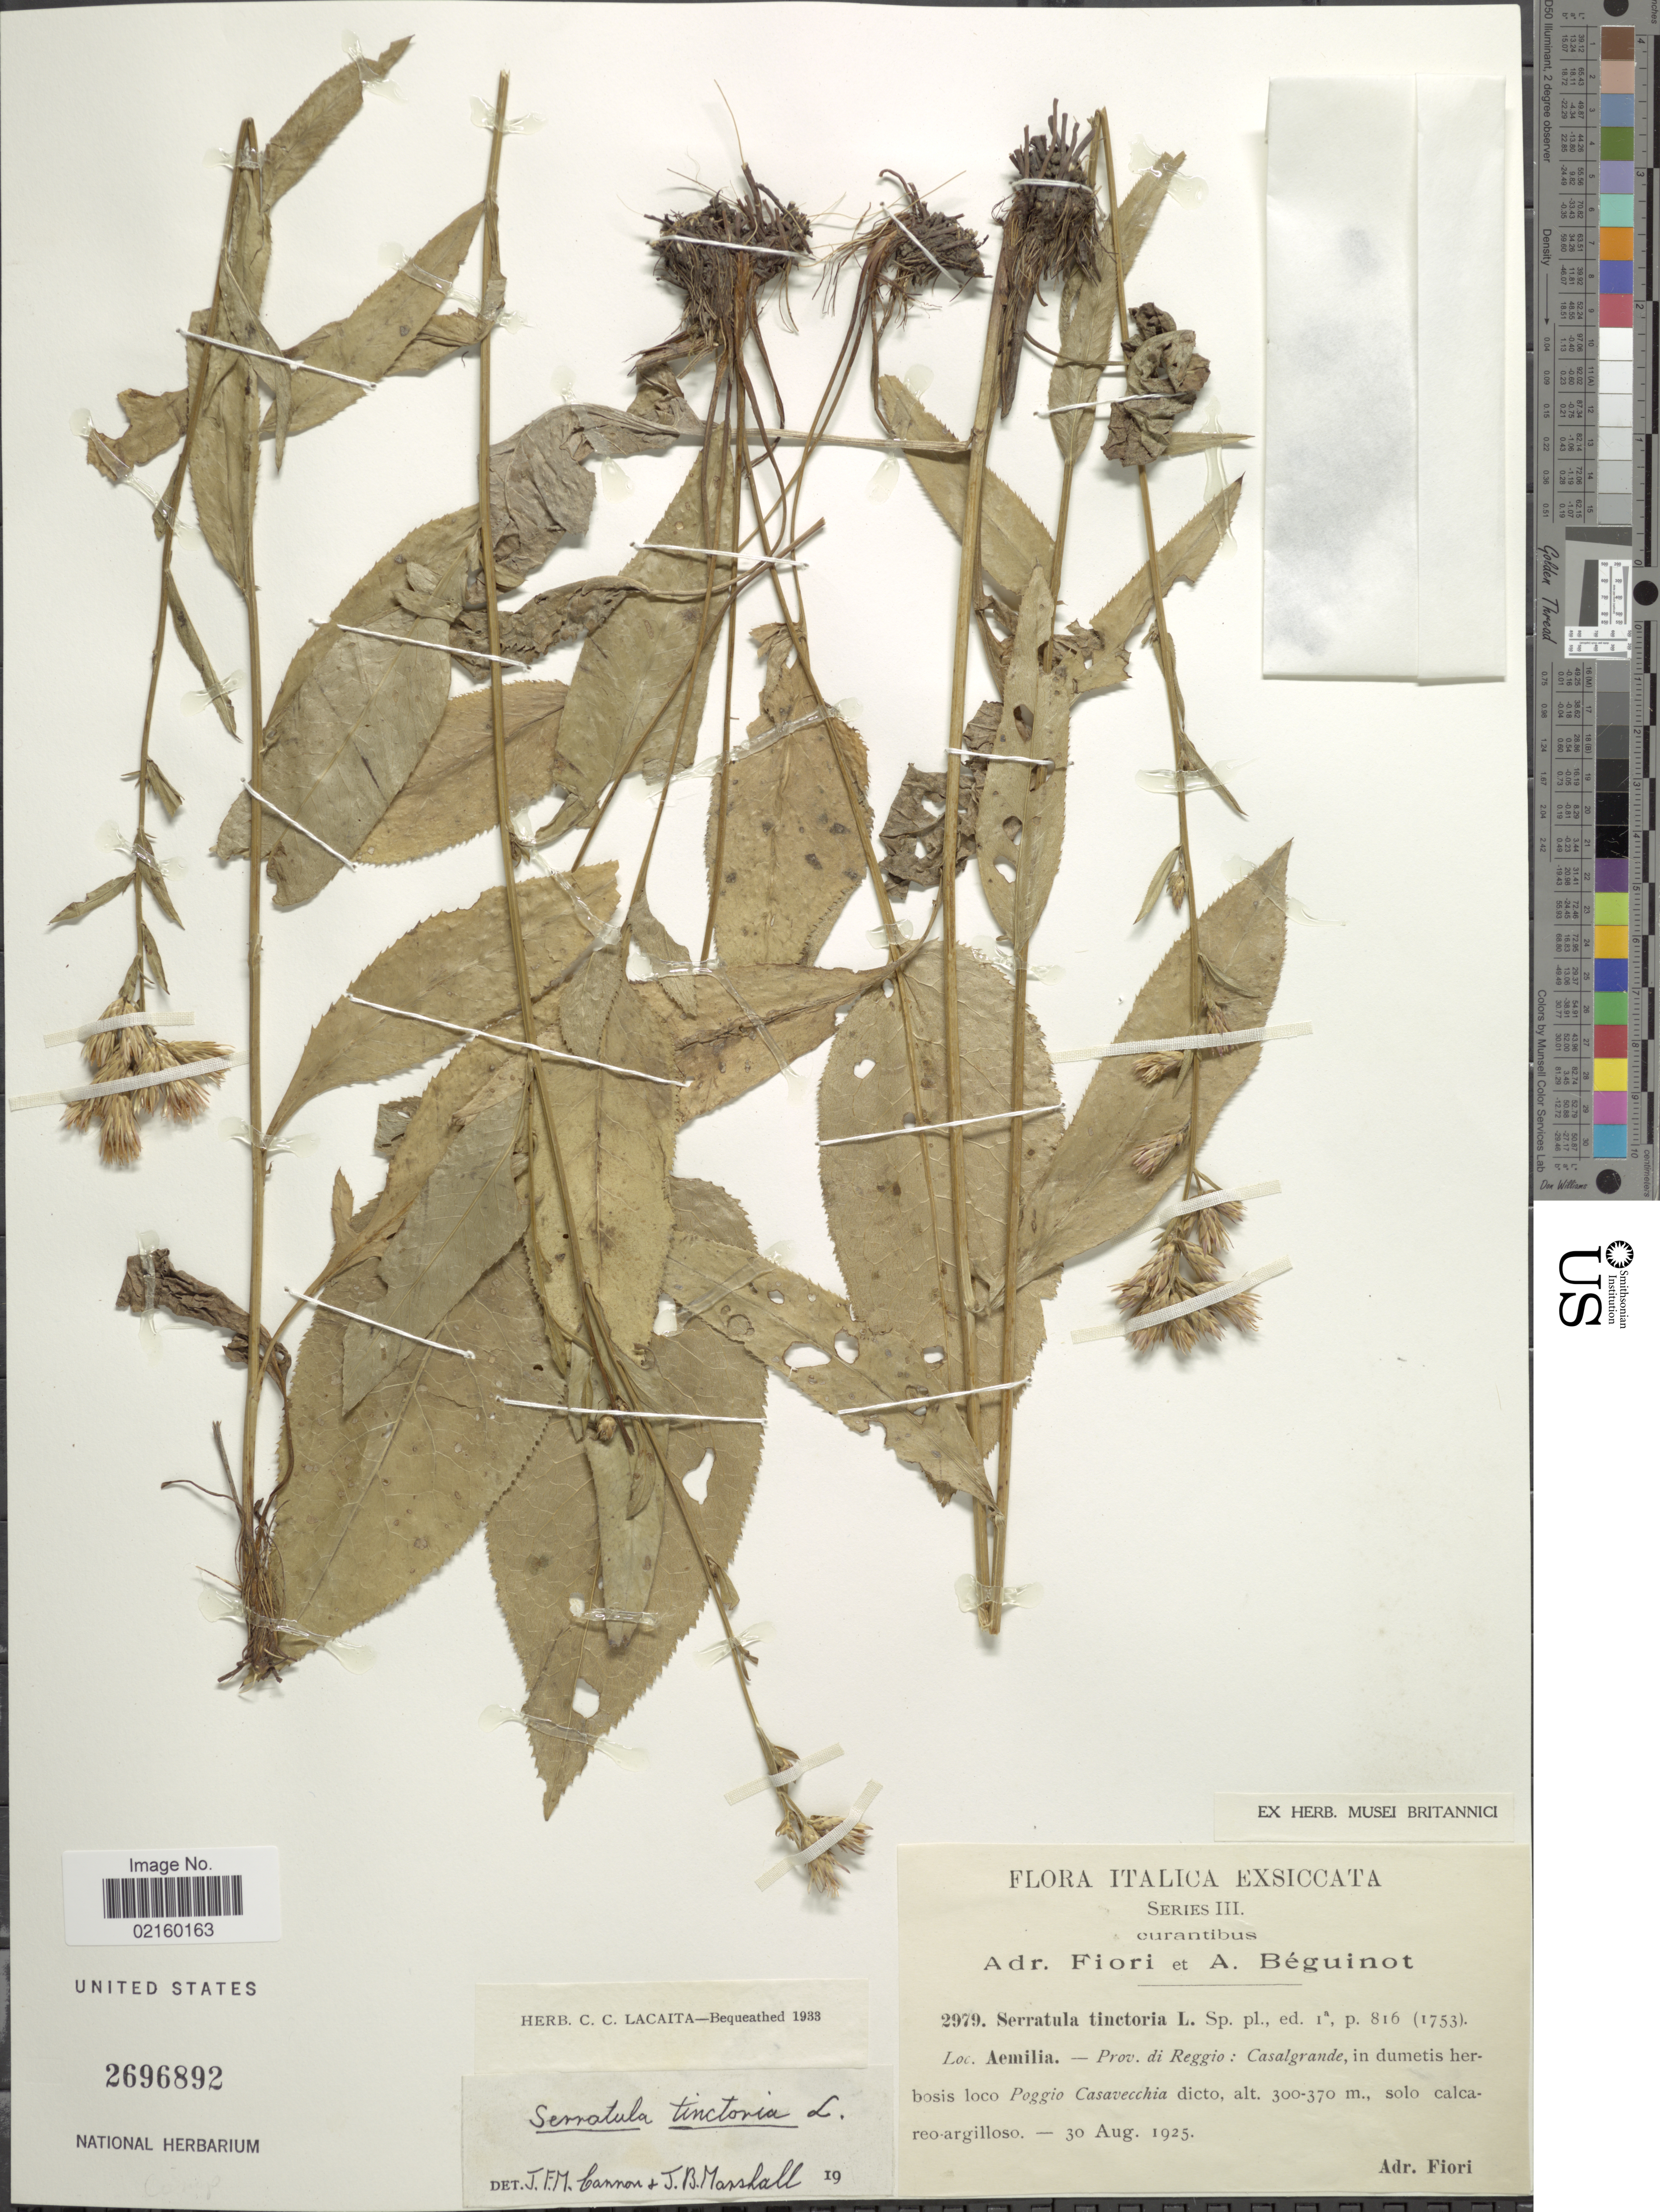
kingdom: Plantae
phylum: Tracheophyta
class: Magnoliopsida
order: Asterales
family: Asteraceae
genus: Serratula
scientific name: Serratula tinctoria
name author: L.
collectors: A. Fiori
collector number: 2979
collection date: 1925-08-30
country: Italy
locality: Aemilia, Prov. di Reggio Casalgrande, Poggio Casavecchia dicto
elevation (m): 300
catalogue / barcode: US 2696892